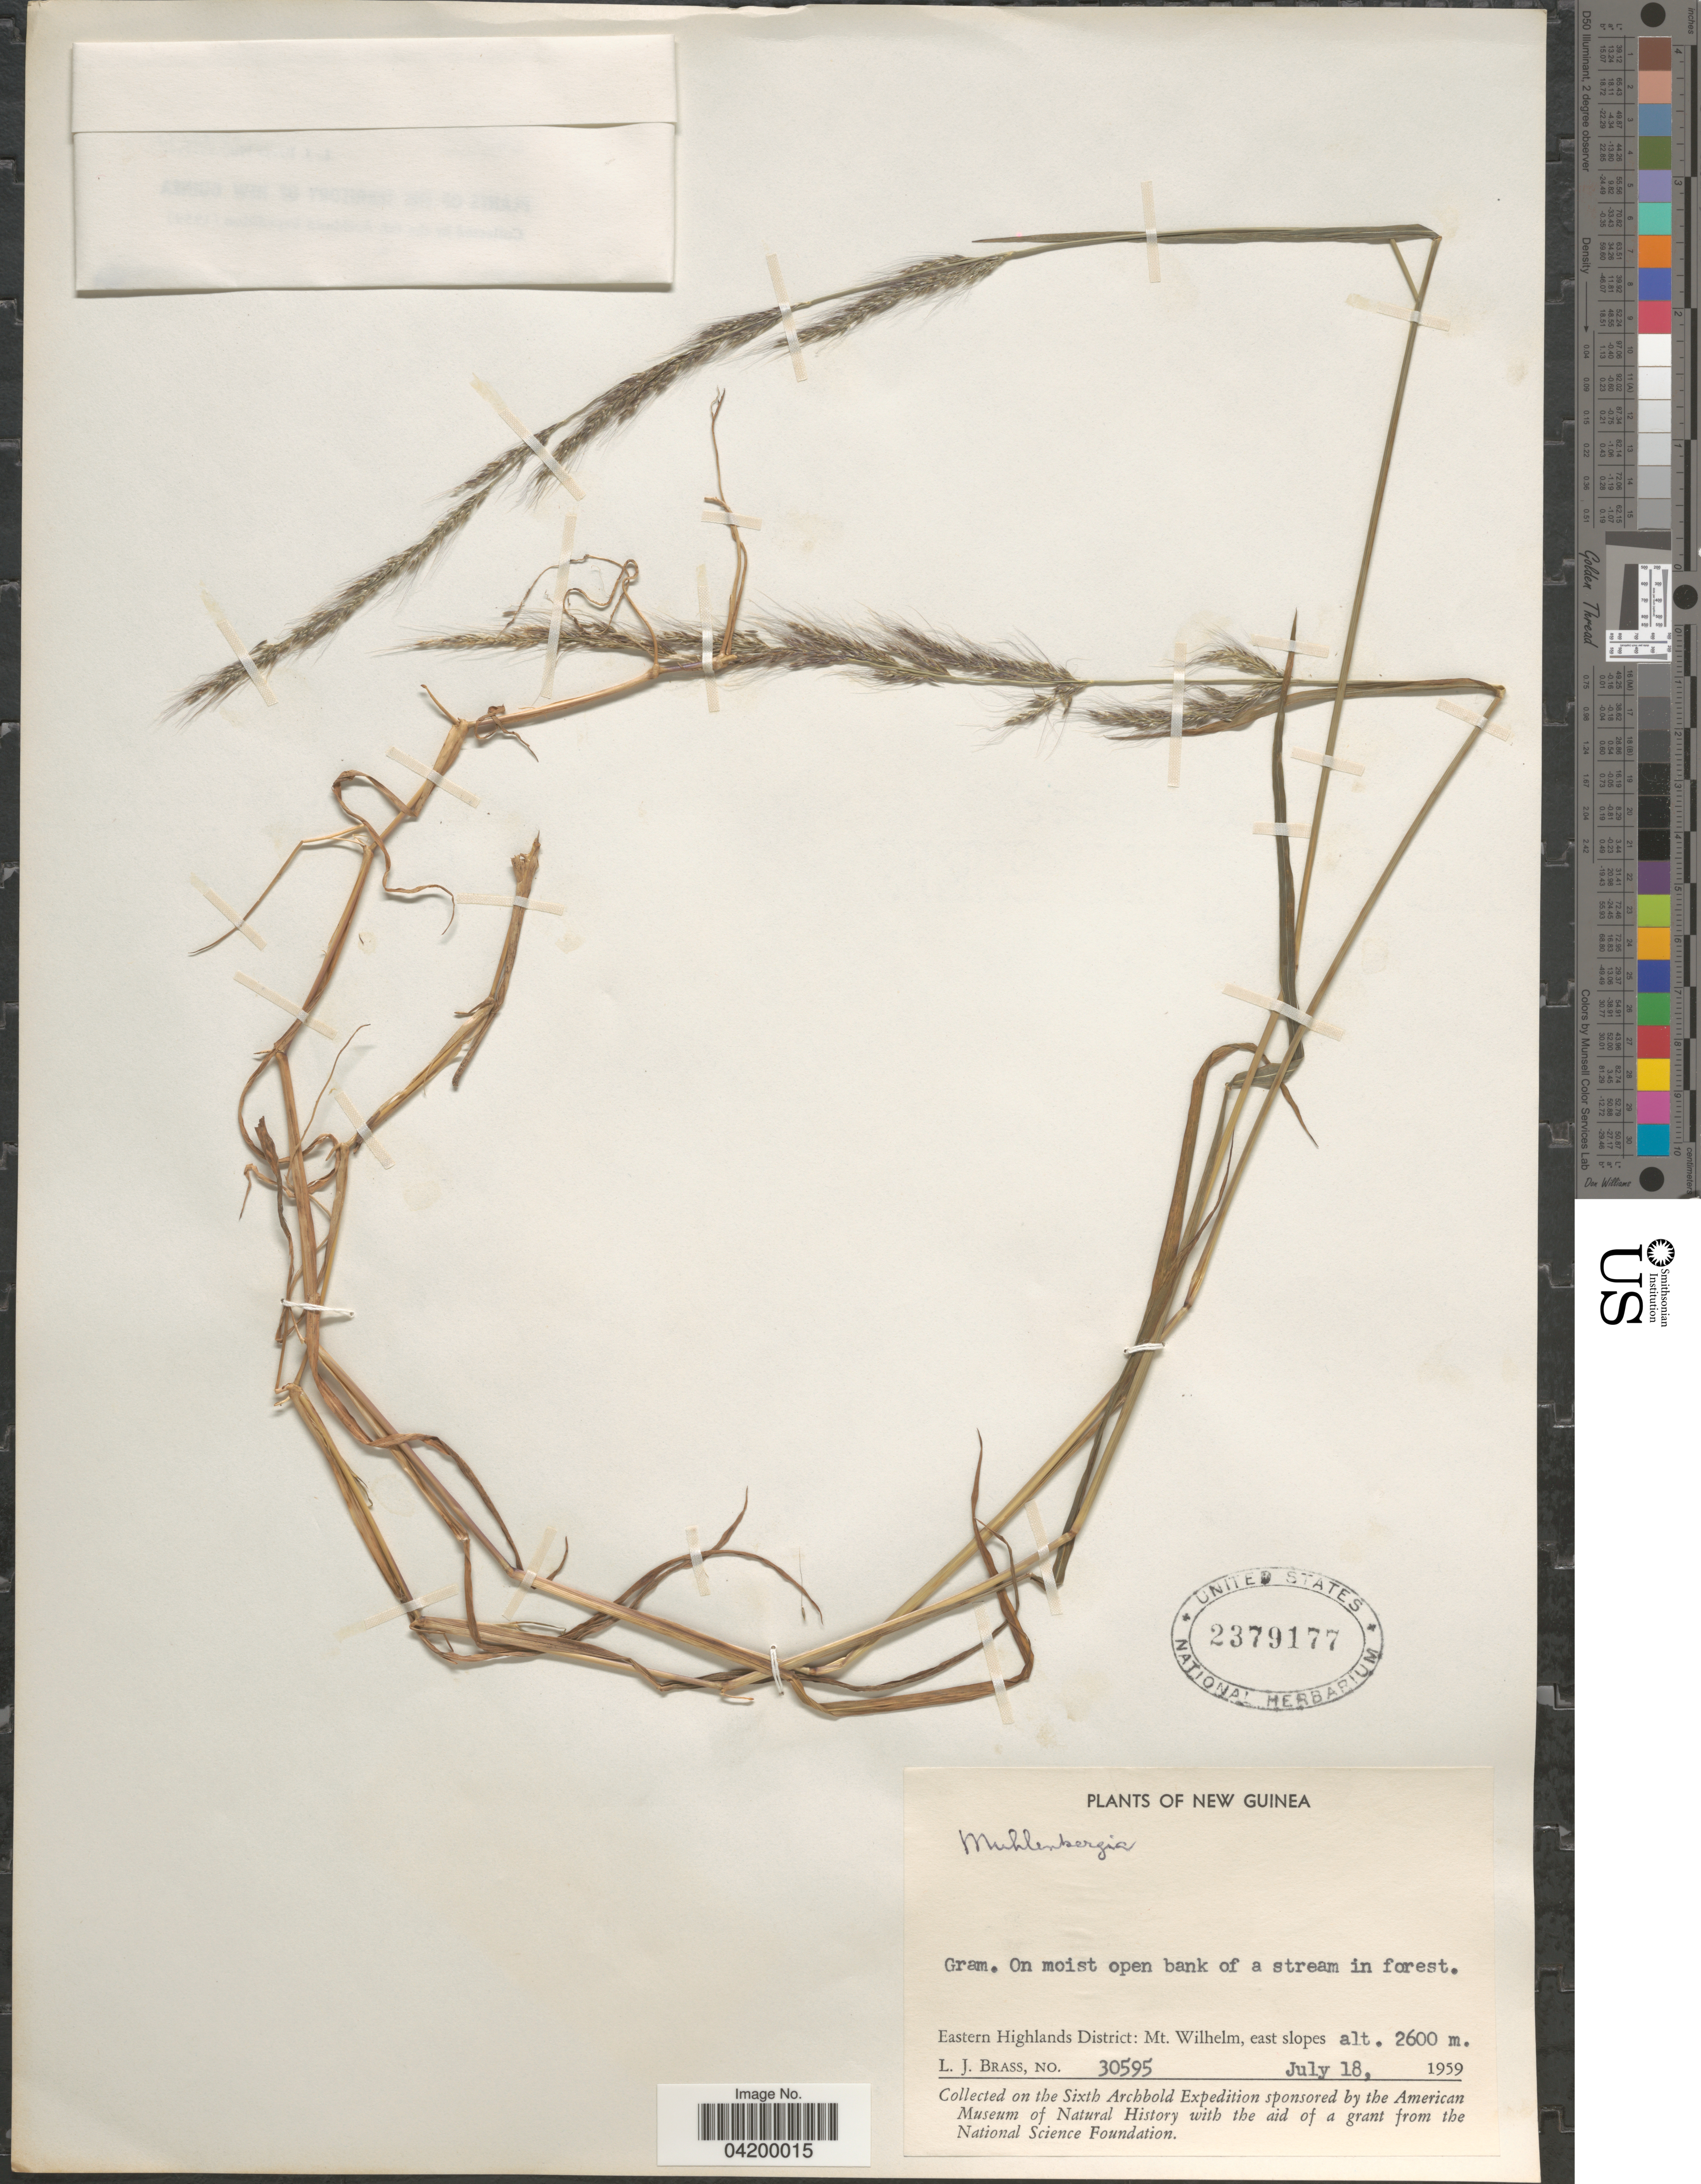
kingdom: Plantae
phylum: Tracheophyta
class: Liliopsida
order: Poales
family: Poaceae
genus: Muhlenbergia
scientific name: Muhlenbergia huegelii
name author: Trin.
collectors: L. J. Brass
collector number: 30595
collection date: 1959-07-18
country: Papua New Guinea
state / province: Eastern Highlands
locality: New Guinea. On moist open bank of a stream in forest. Eastern Highlands District: Mt. Wilhelm, east slopes. Sixth Archbold Expedition.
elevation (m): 2600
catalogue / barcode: US 2379177